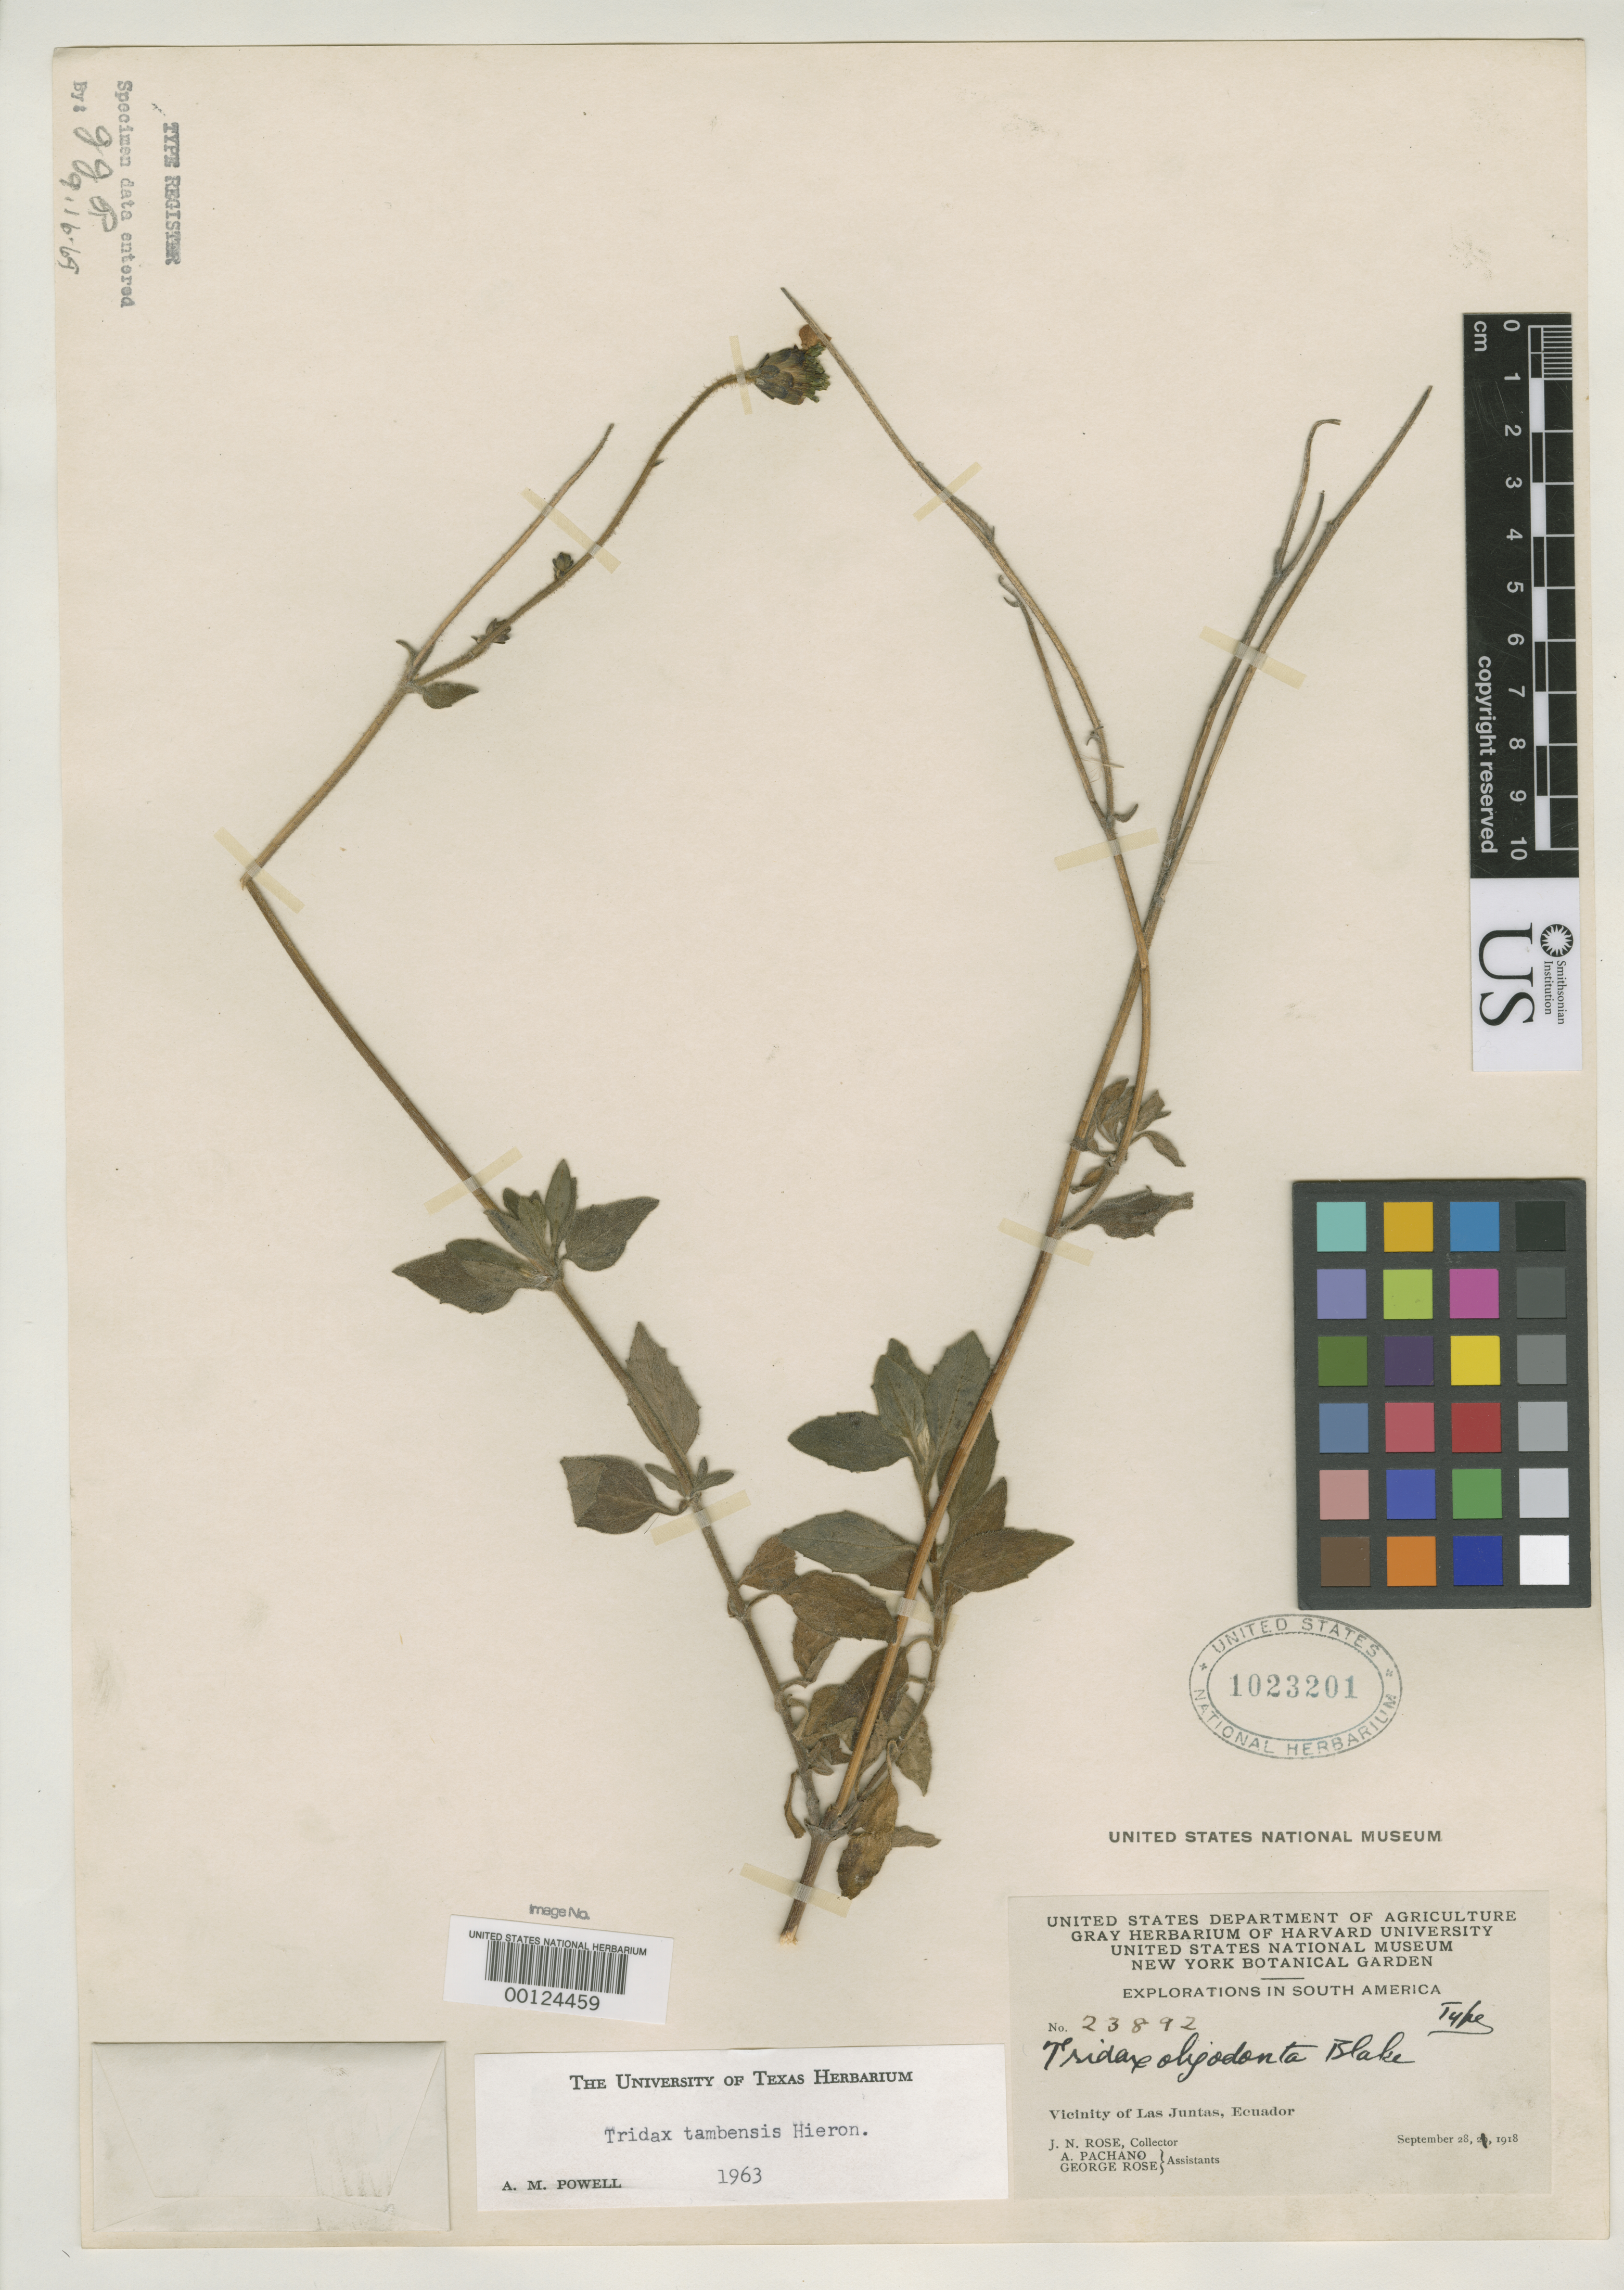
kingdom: Plantae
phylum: Tracheophyta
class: Magnoliopsida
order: Asterales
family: Asteraceae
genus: Tridax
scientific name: Tridax oligodonta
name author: S.F. Blake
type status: Holotype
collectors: J. N. Rose, A. Pachano & G. Rose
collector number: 23892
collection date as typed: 28 Sep 1918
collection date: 1918-09-28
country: Ecuador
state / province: Loja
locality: Vicinity of Las Juntas, near Loja.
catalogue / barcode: US 1023201